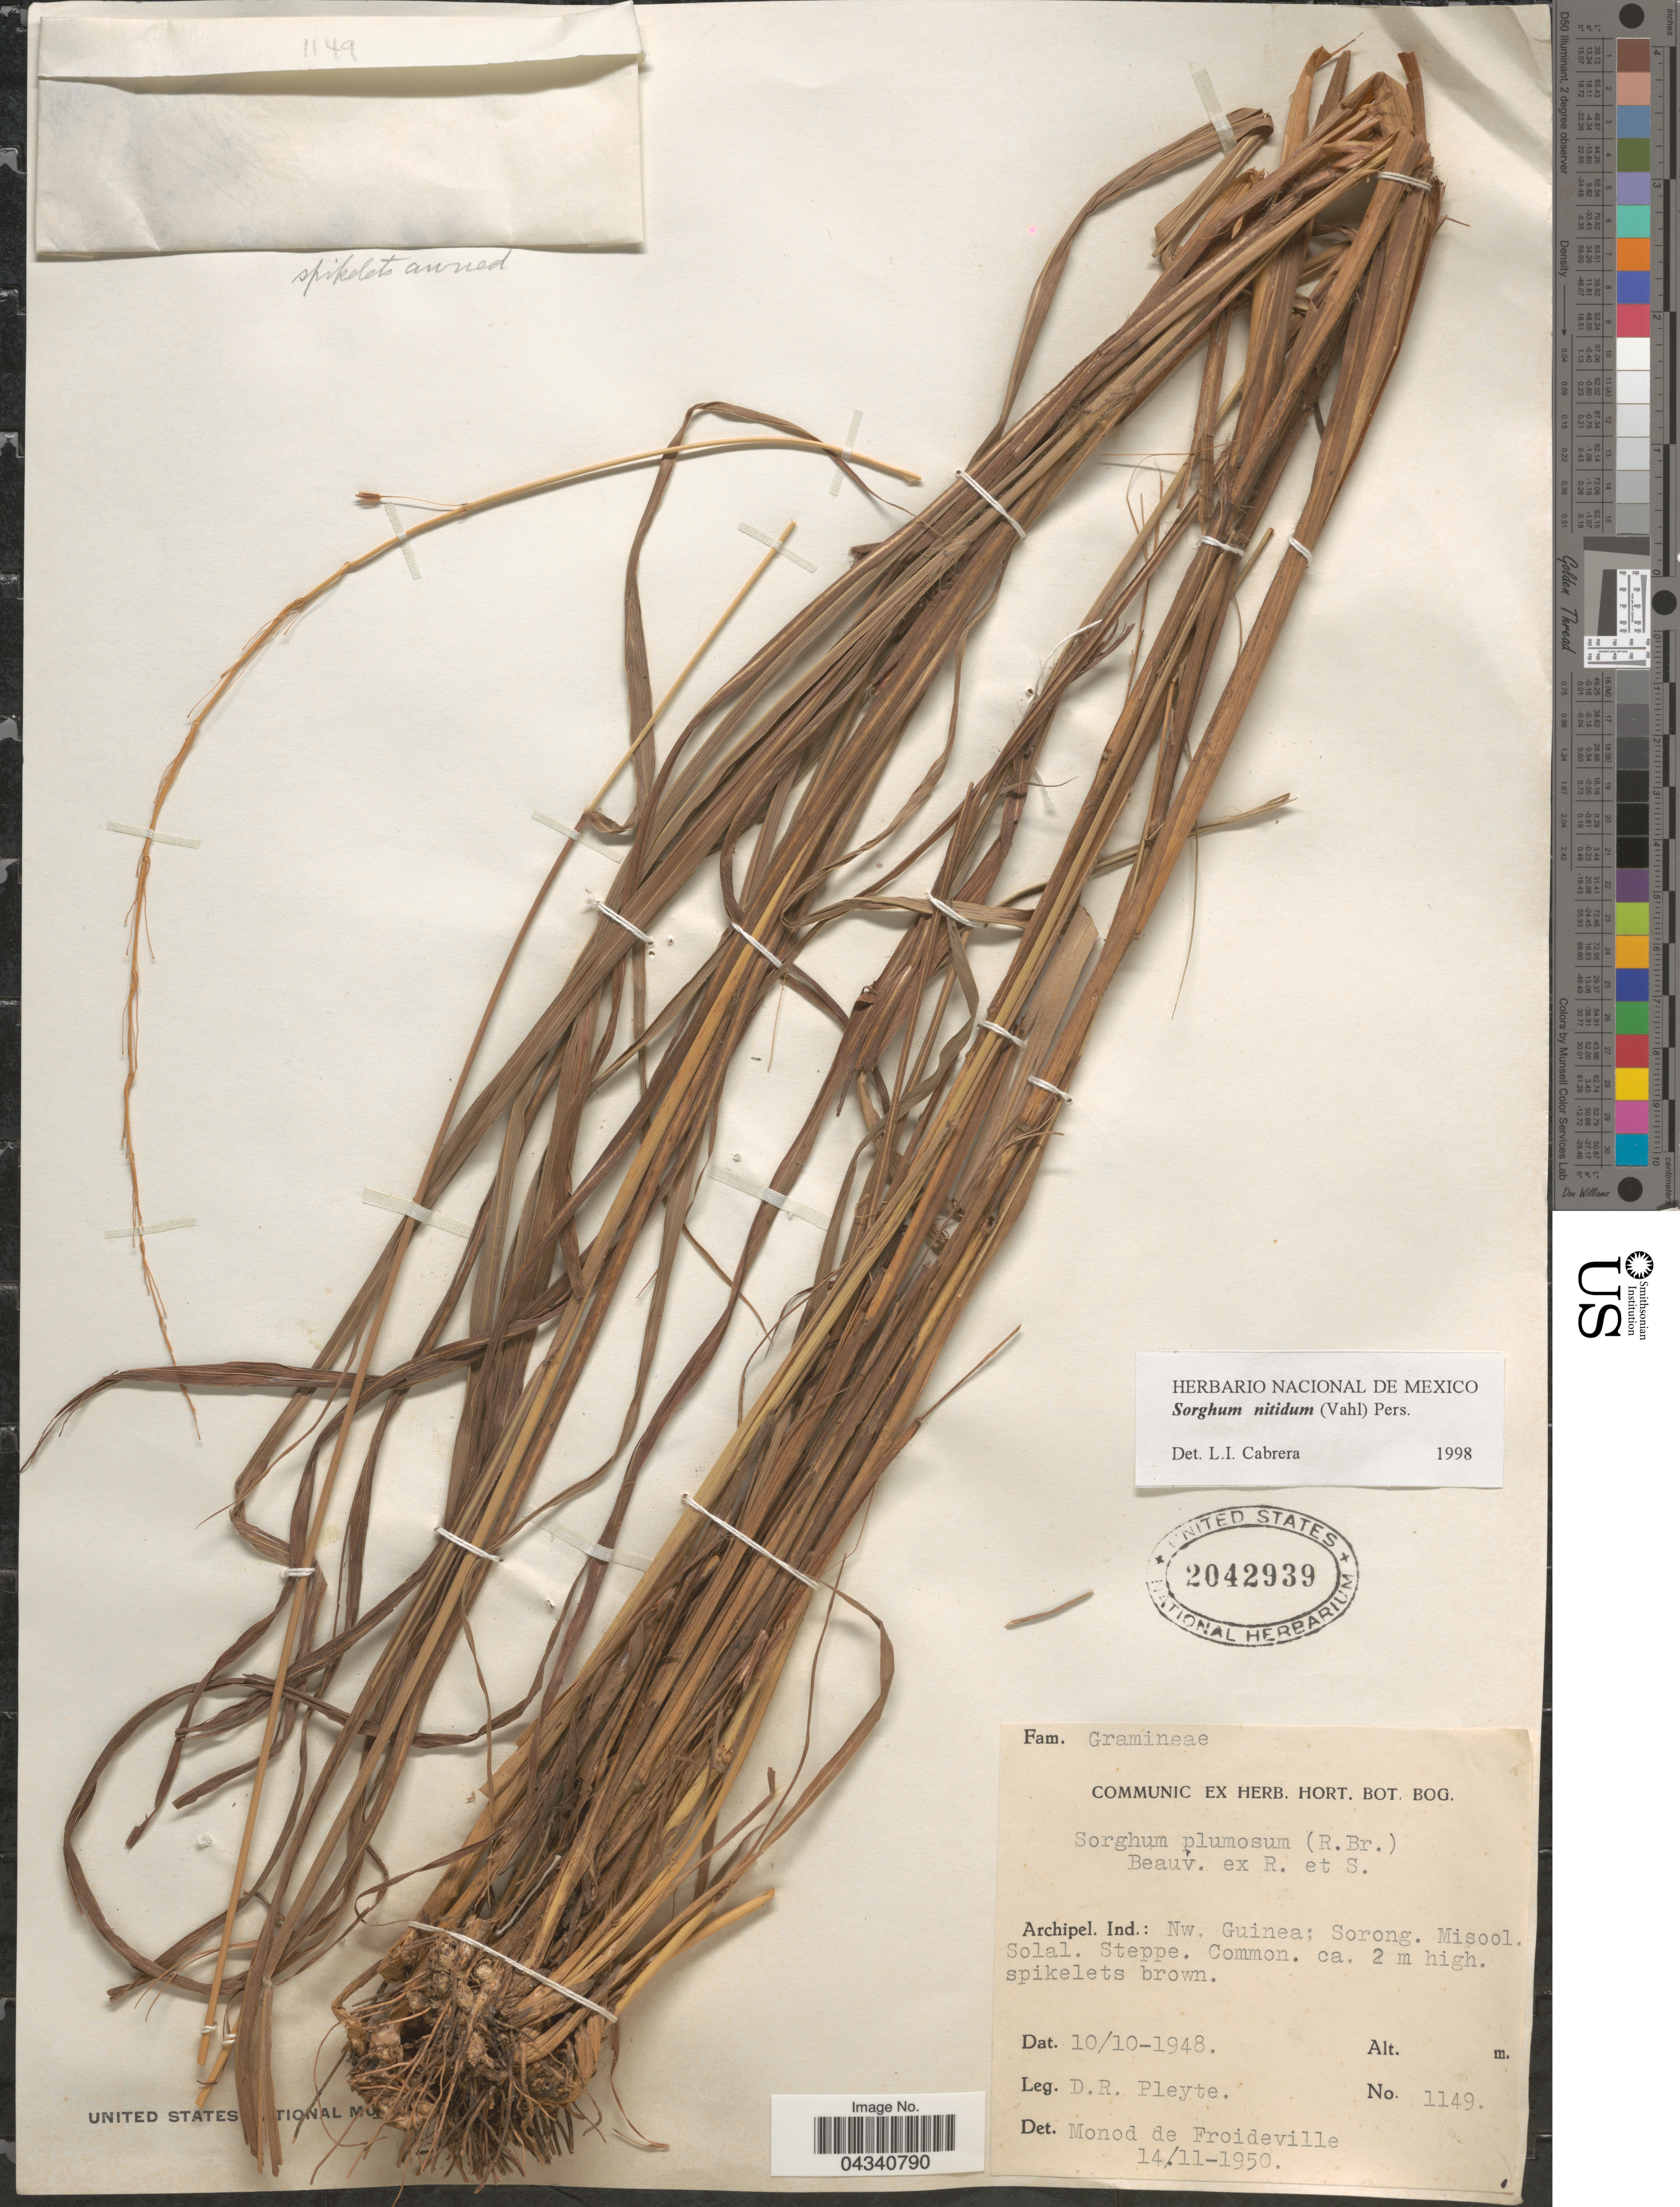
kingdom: Plantae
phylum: Tracheophyta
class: Liliopsida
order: Poales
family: Poaceae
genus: Sorghum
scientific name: Sorghum nitidum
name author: (Vahl) Pers.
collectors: D. Pleyte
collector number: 1149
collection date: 1948-10-10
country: Papua New Guinea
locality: Archipel. Ind.: Nw. Guinea; Sorong. Misool. Solal.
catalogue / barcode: US 2042939